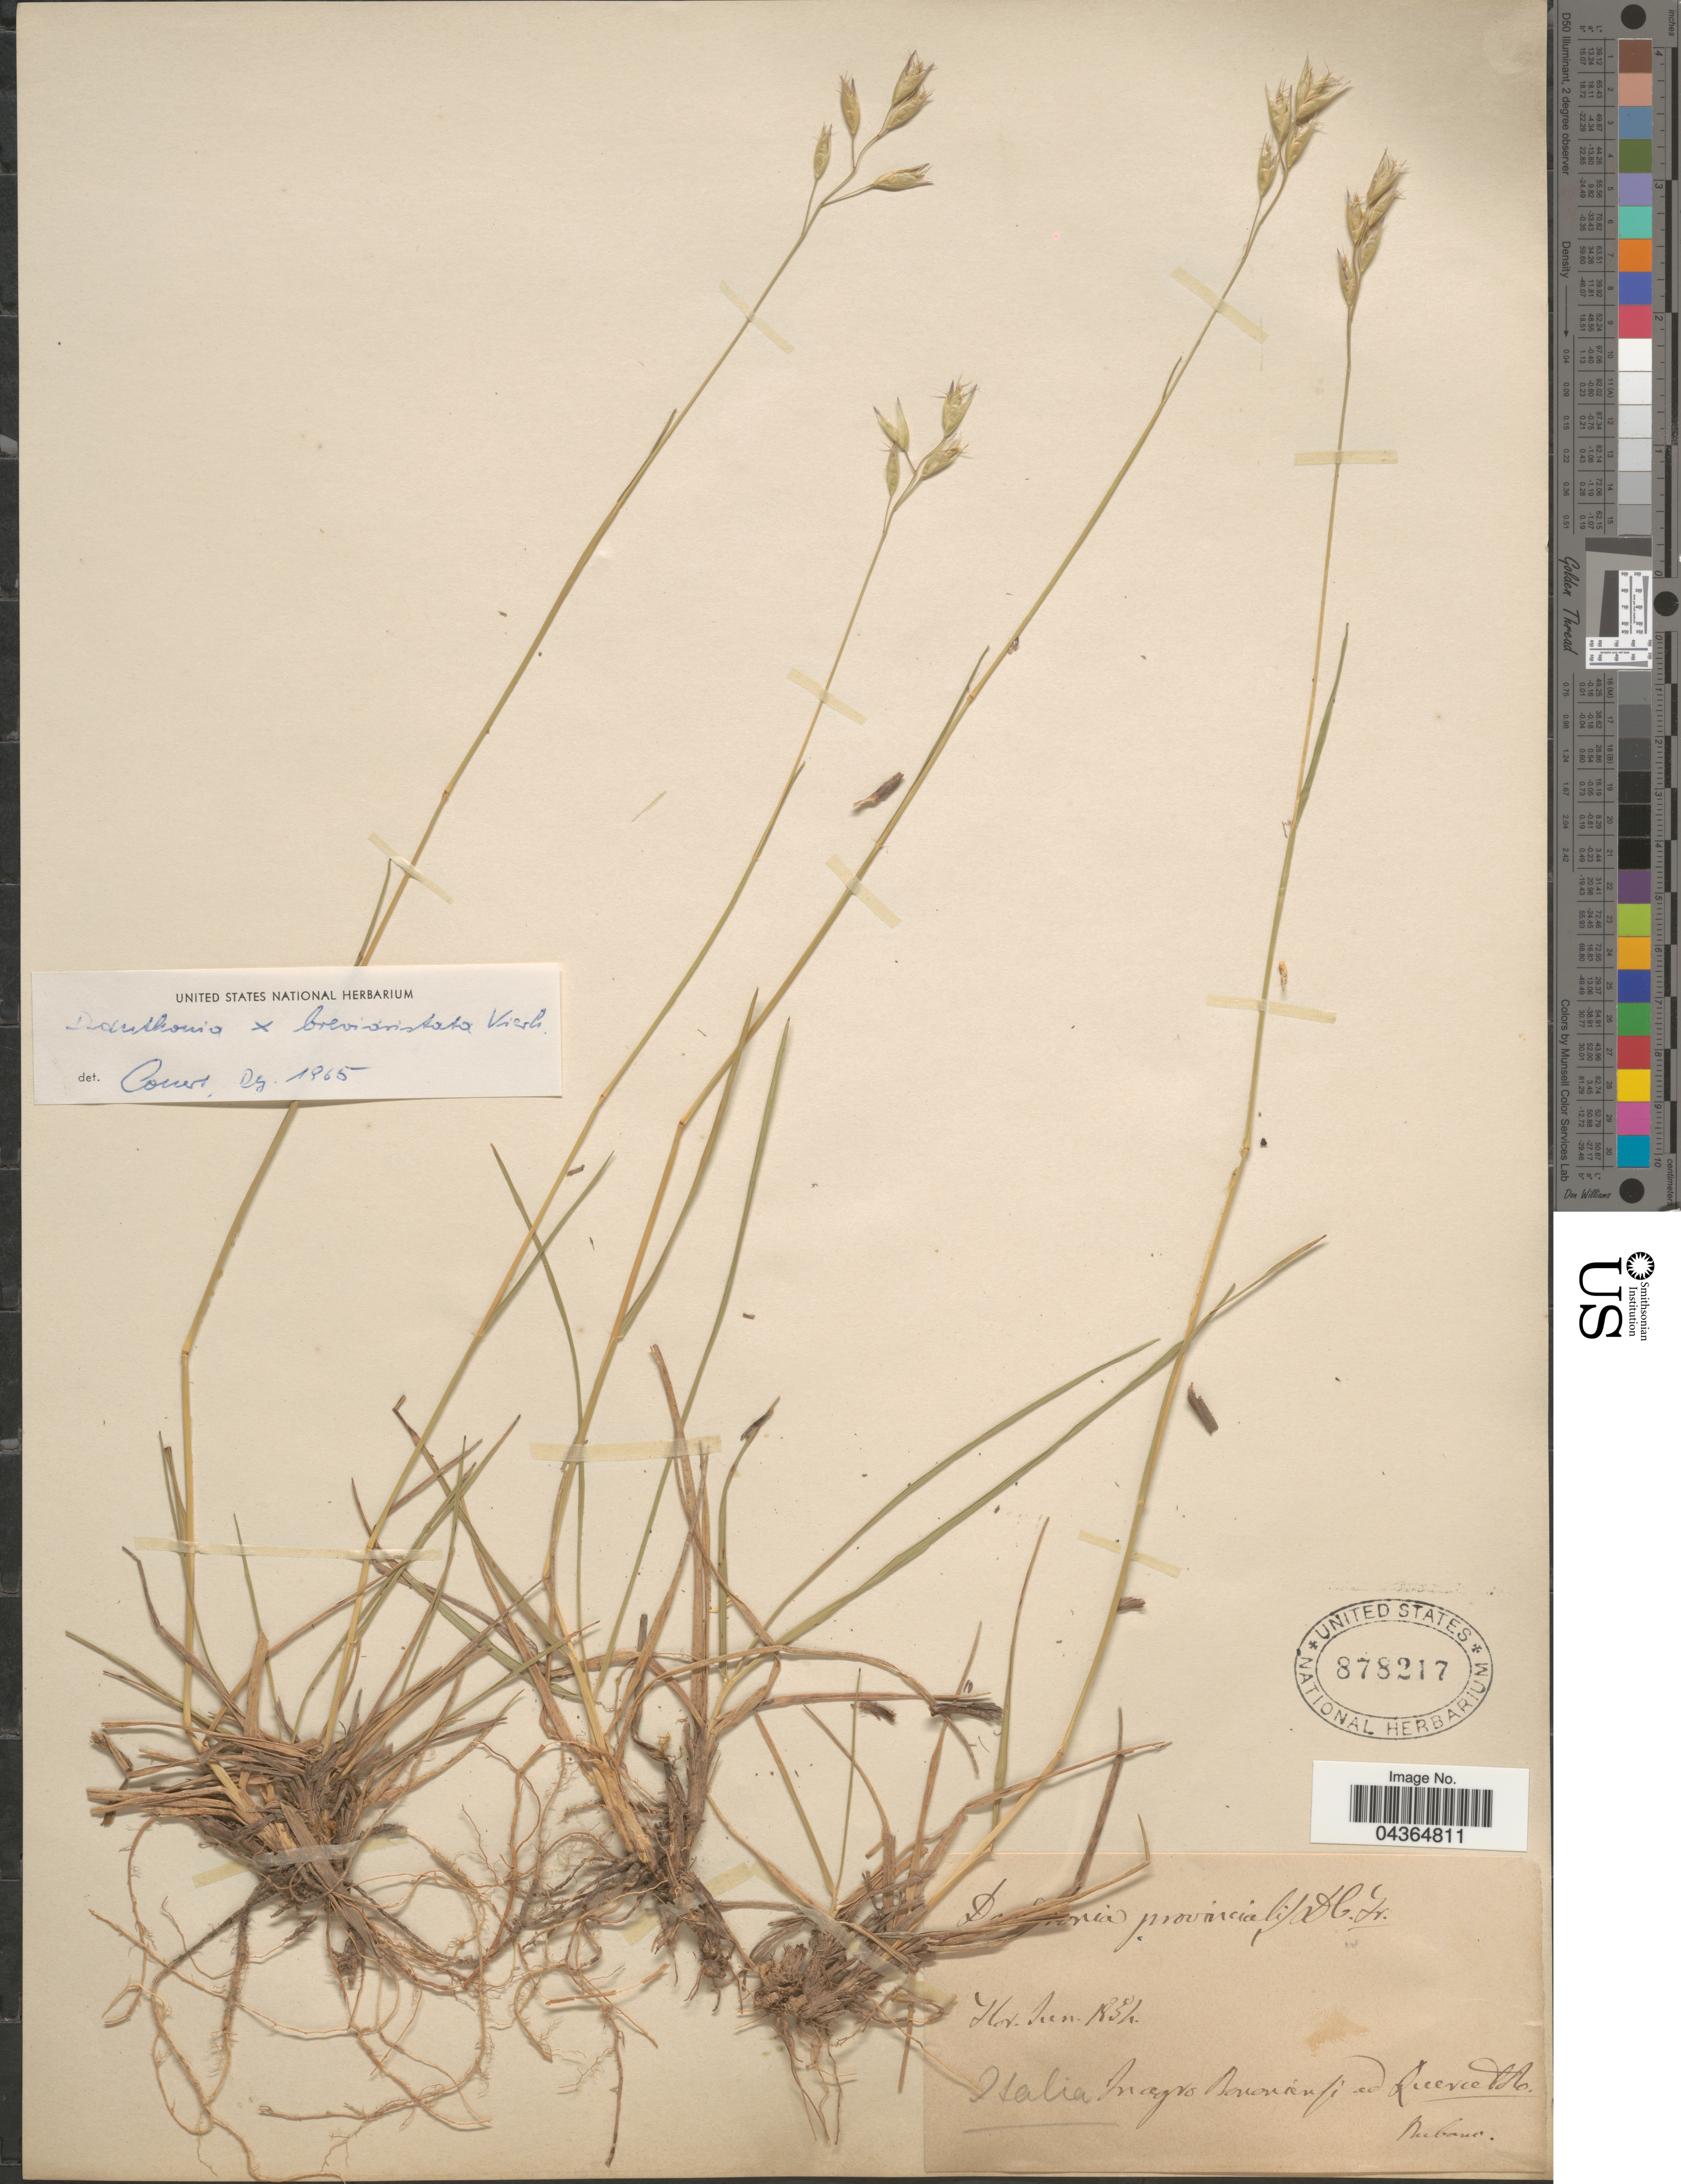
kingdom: Plantae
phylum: Tracheophyta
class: Liliopsida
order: Poales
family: Poaceae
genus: Danthonia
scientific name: Danthonia breviaristata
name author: (Beck) Vierh.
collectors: Nubano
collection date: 1854-06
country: Italy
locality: In agro Bononiensi ad Quercetto.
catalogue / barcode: US 878217